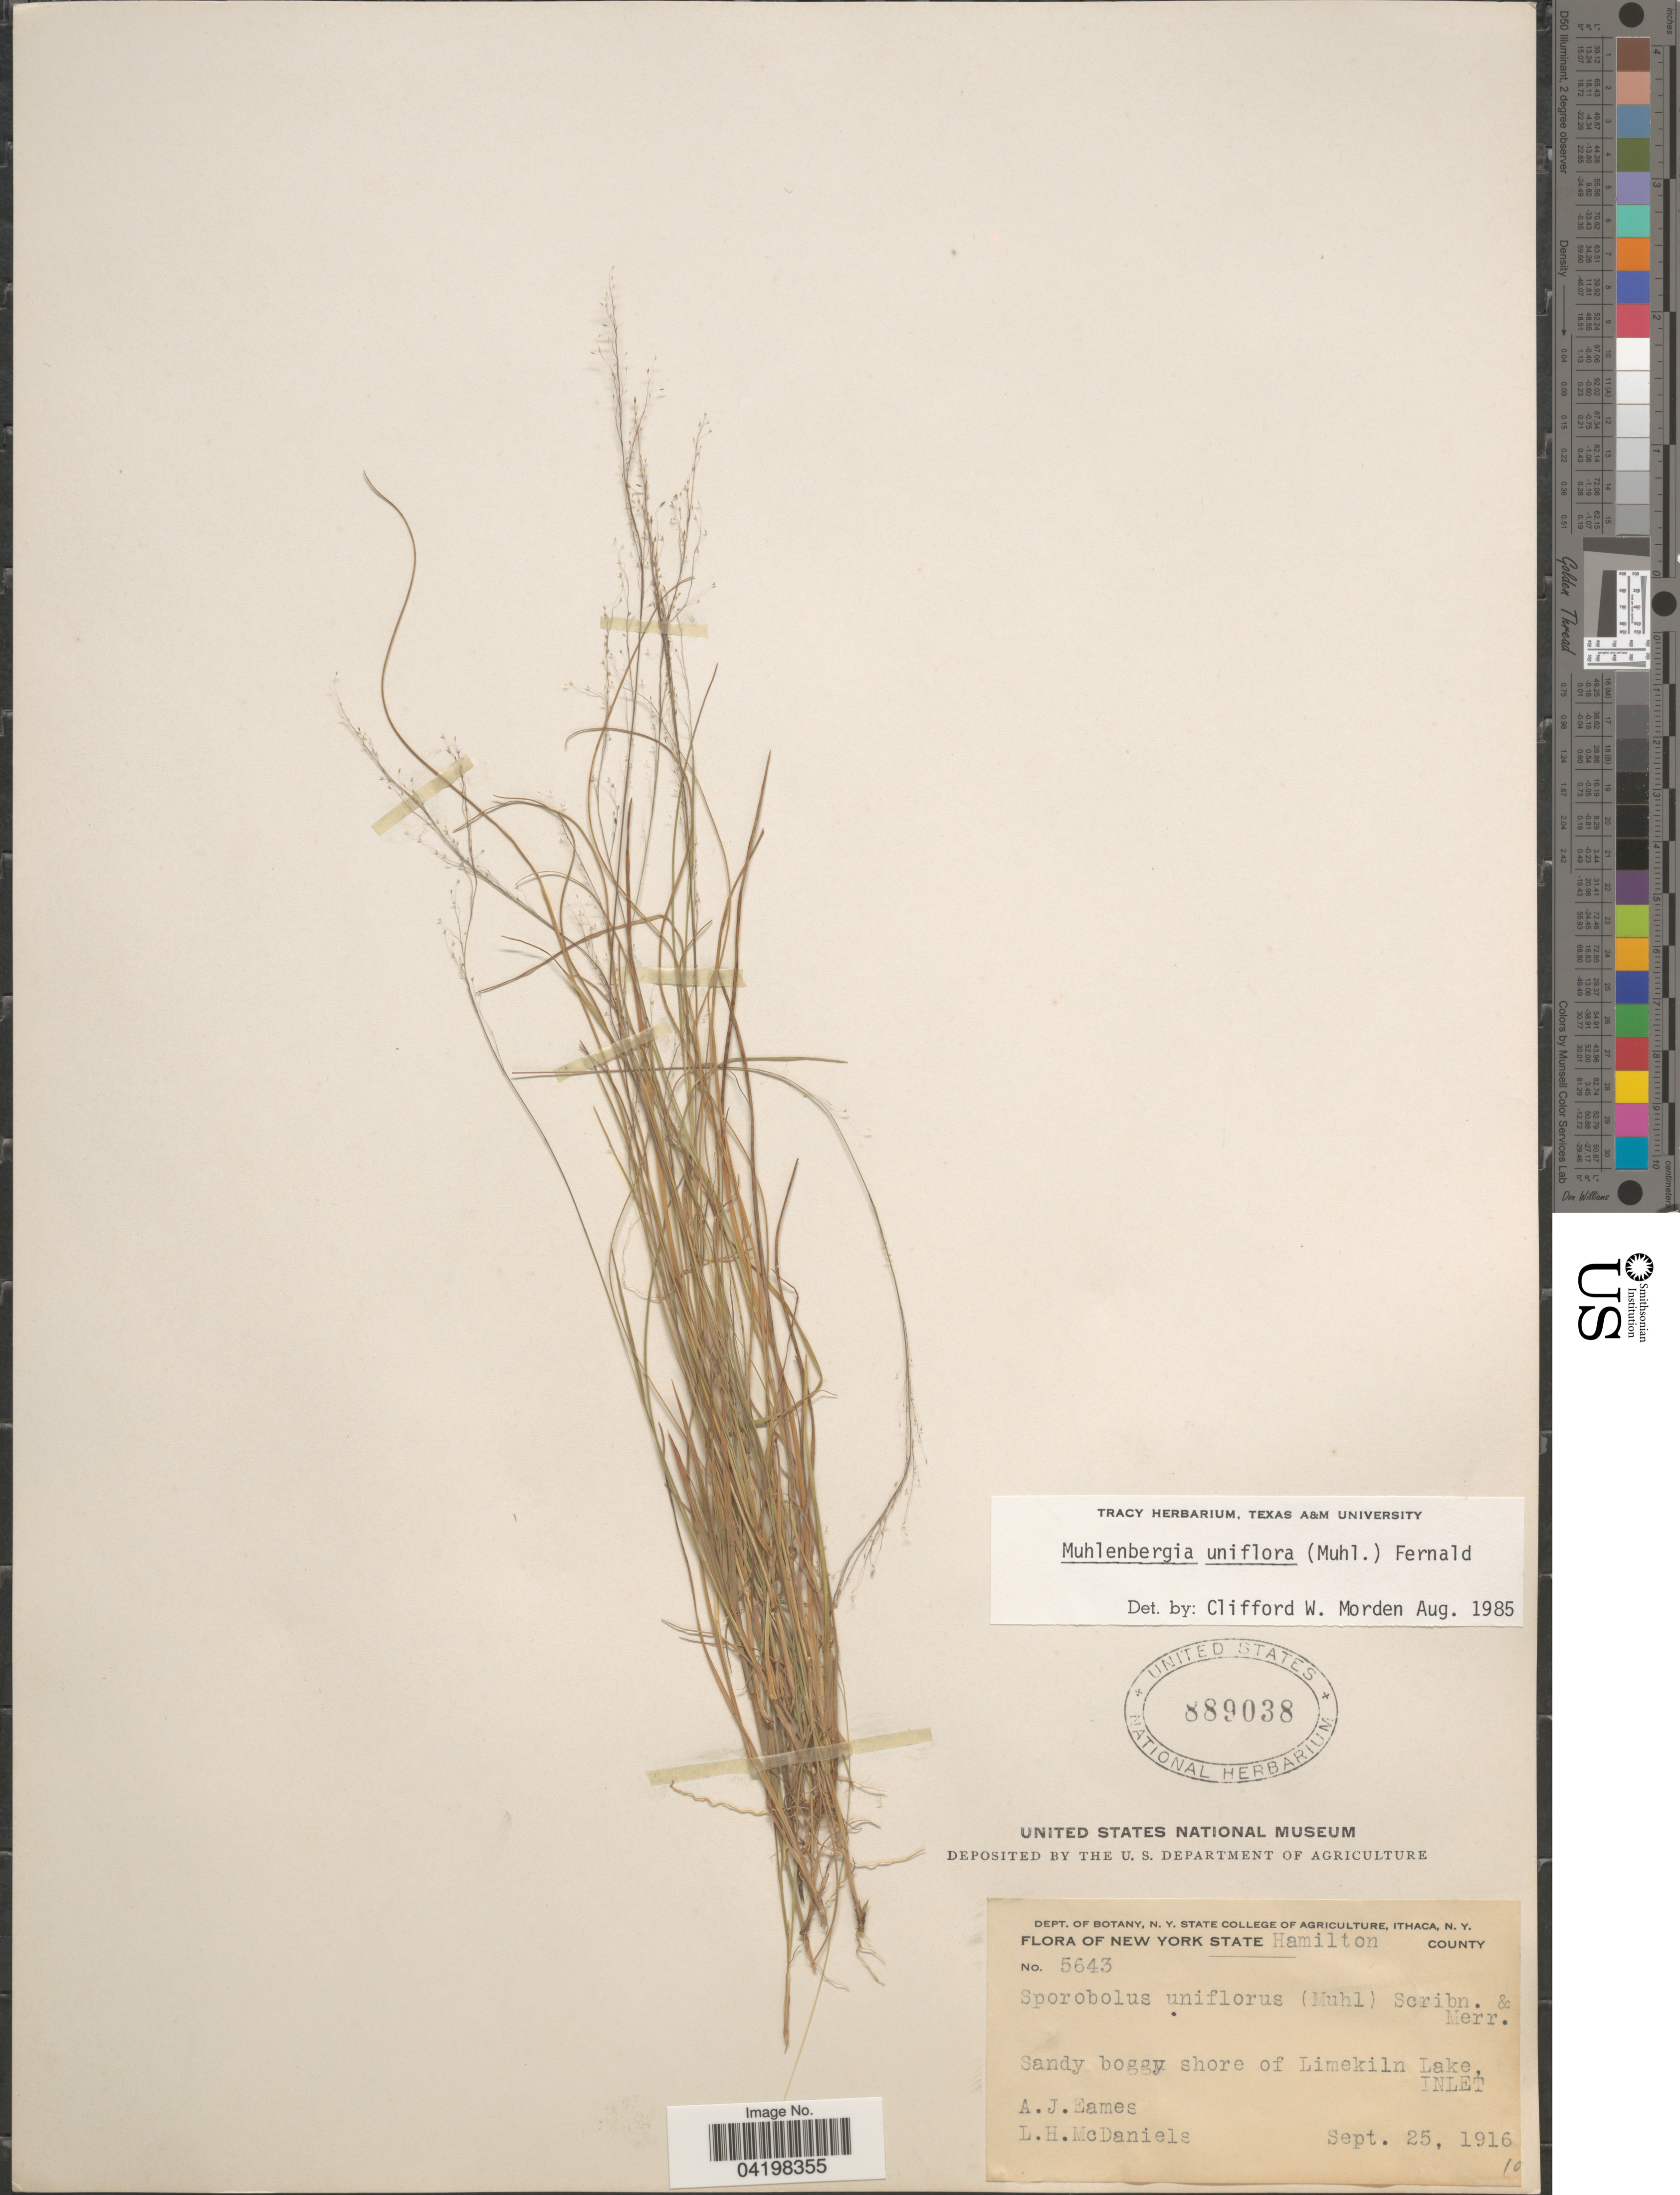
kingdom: Plantae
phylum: Tracheophyta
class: Liliopsida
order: Poales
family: Poaceae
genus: Muhlenbergia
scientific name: Muhlenbergia uniflora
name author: (Muhl.) Fernald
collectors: A. J. Eames & L. McDaniels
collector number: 5643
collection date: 1916-09-25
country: United States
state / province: New York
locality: Hamilton County. Sandy boggy shore of Limekiln Lake, Inlet.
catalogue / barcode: US 889038